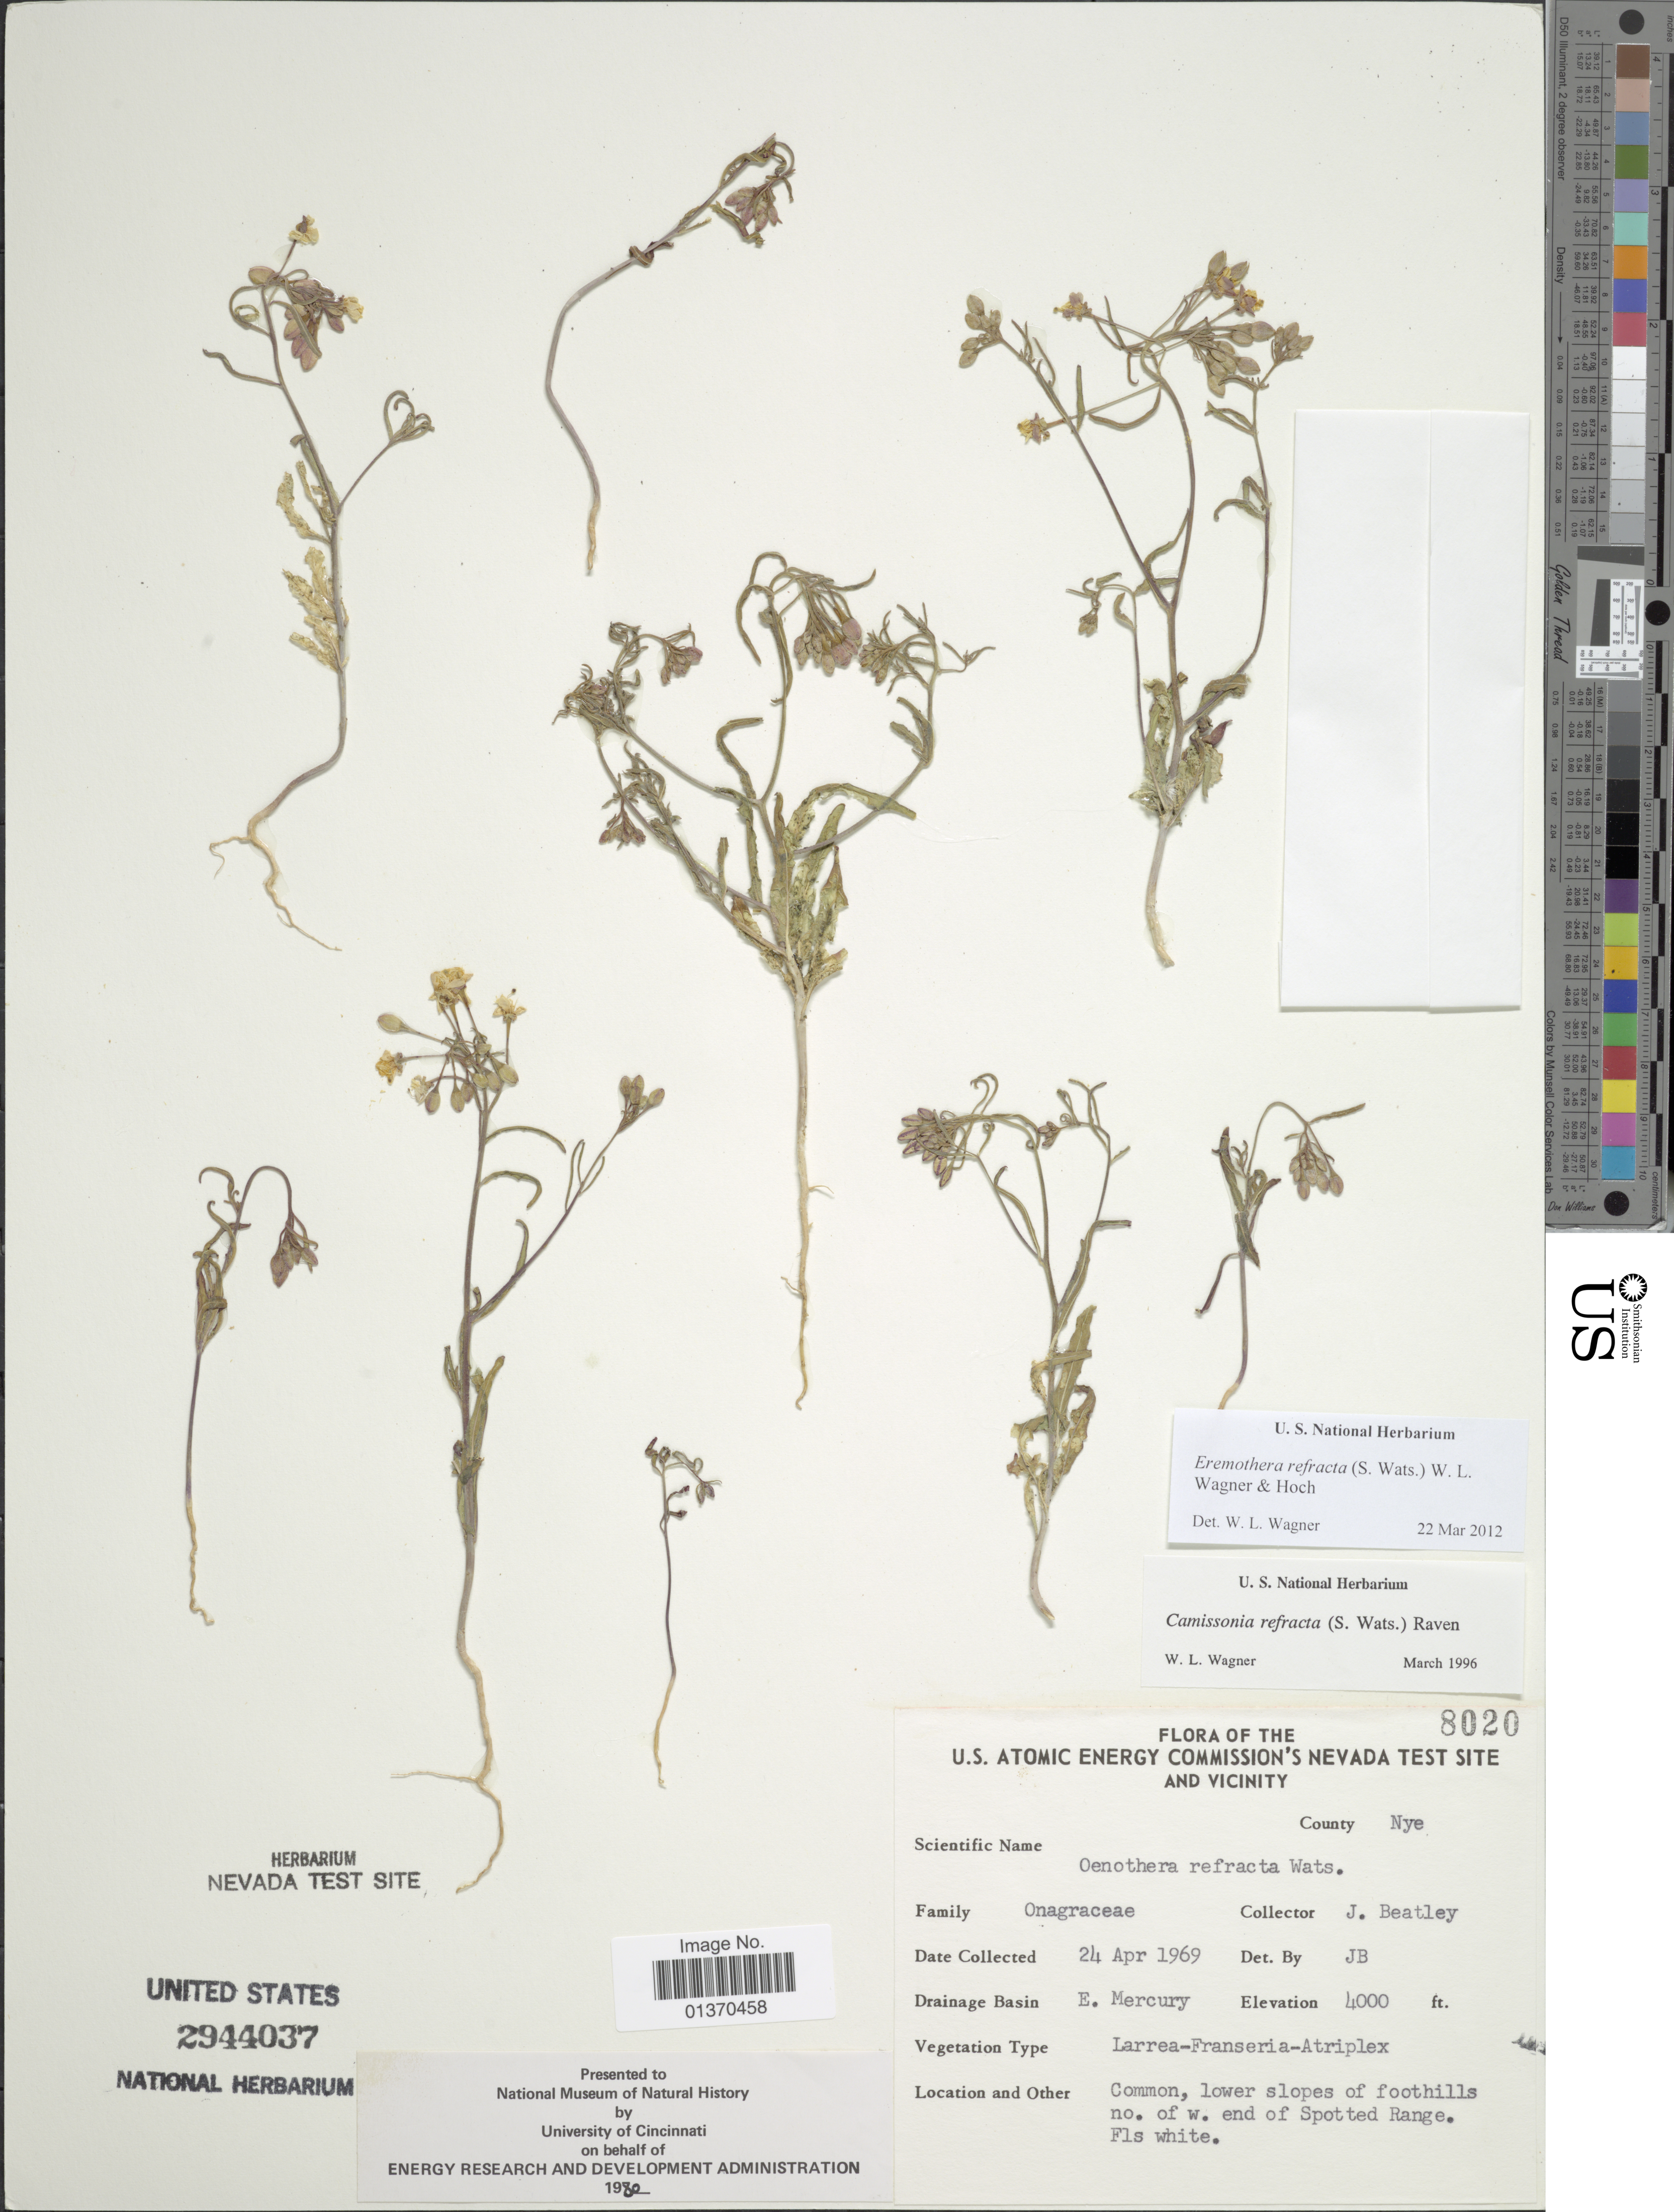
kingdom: Plantae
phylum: Tracheophyta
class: Magnoliopsida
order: Myrtales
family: Onagraceae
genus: Eremothera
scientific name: Eremothera refracta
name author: (S. Watson) W.L. Wagner & Hoch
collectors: J. C. Beatley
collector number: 8020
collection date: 1969-04-24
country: United States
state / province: Nevada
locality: U. S. Atomic Energy Commission's Nevada Test Site and Vicinity, County Nye, E. Mercury, lower slopes of foothills no. of w. end of Spotted Range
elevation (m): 1219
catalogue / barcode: US 2944037